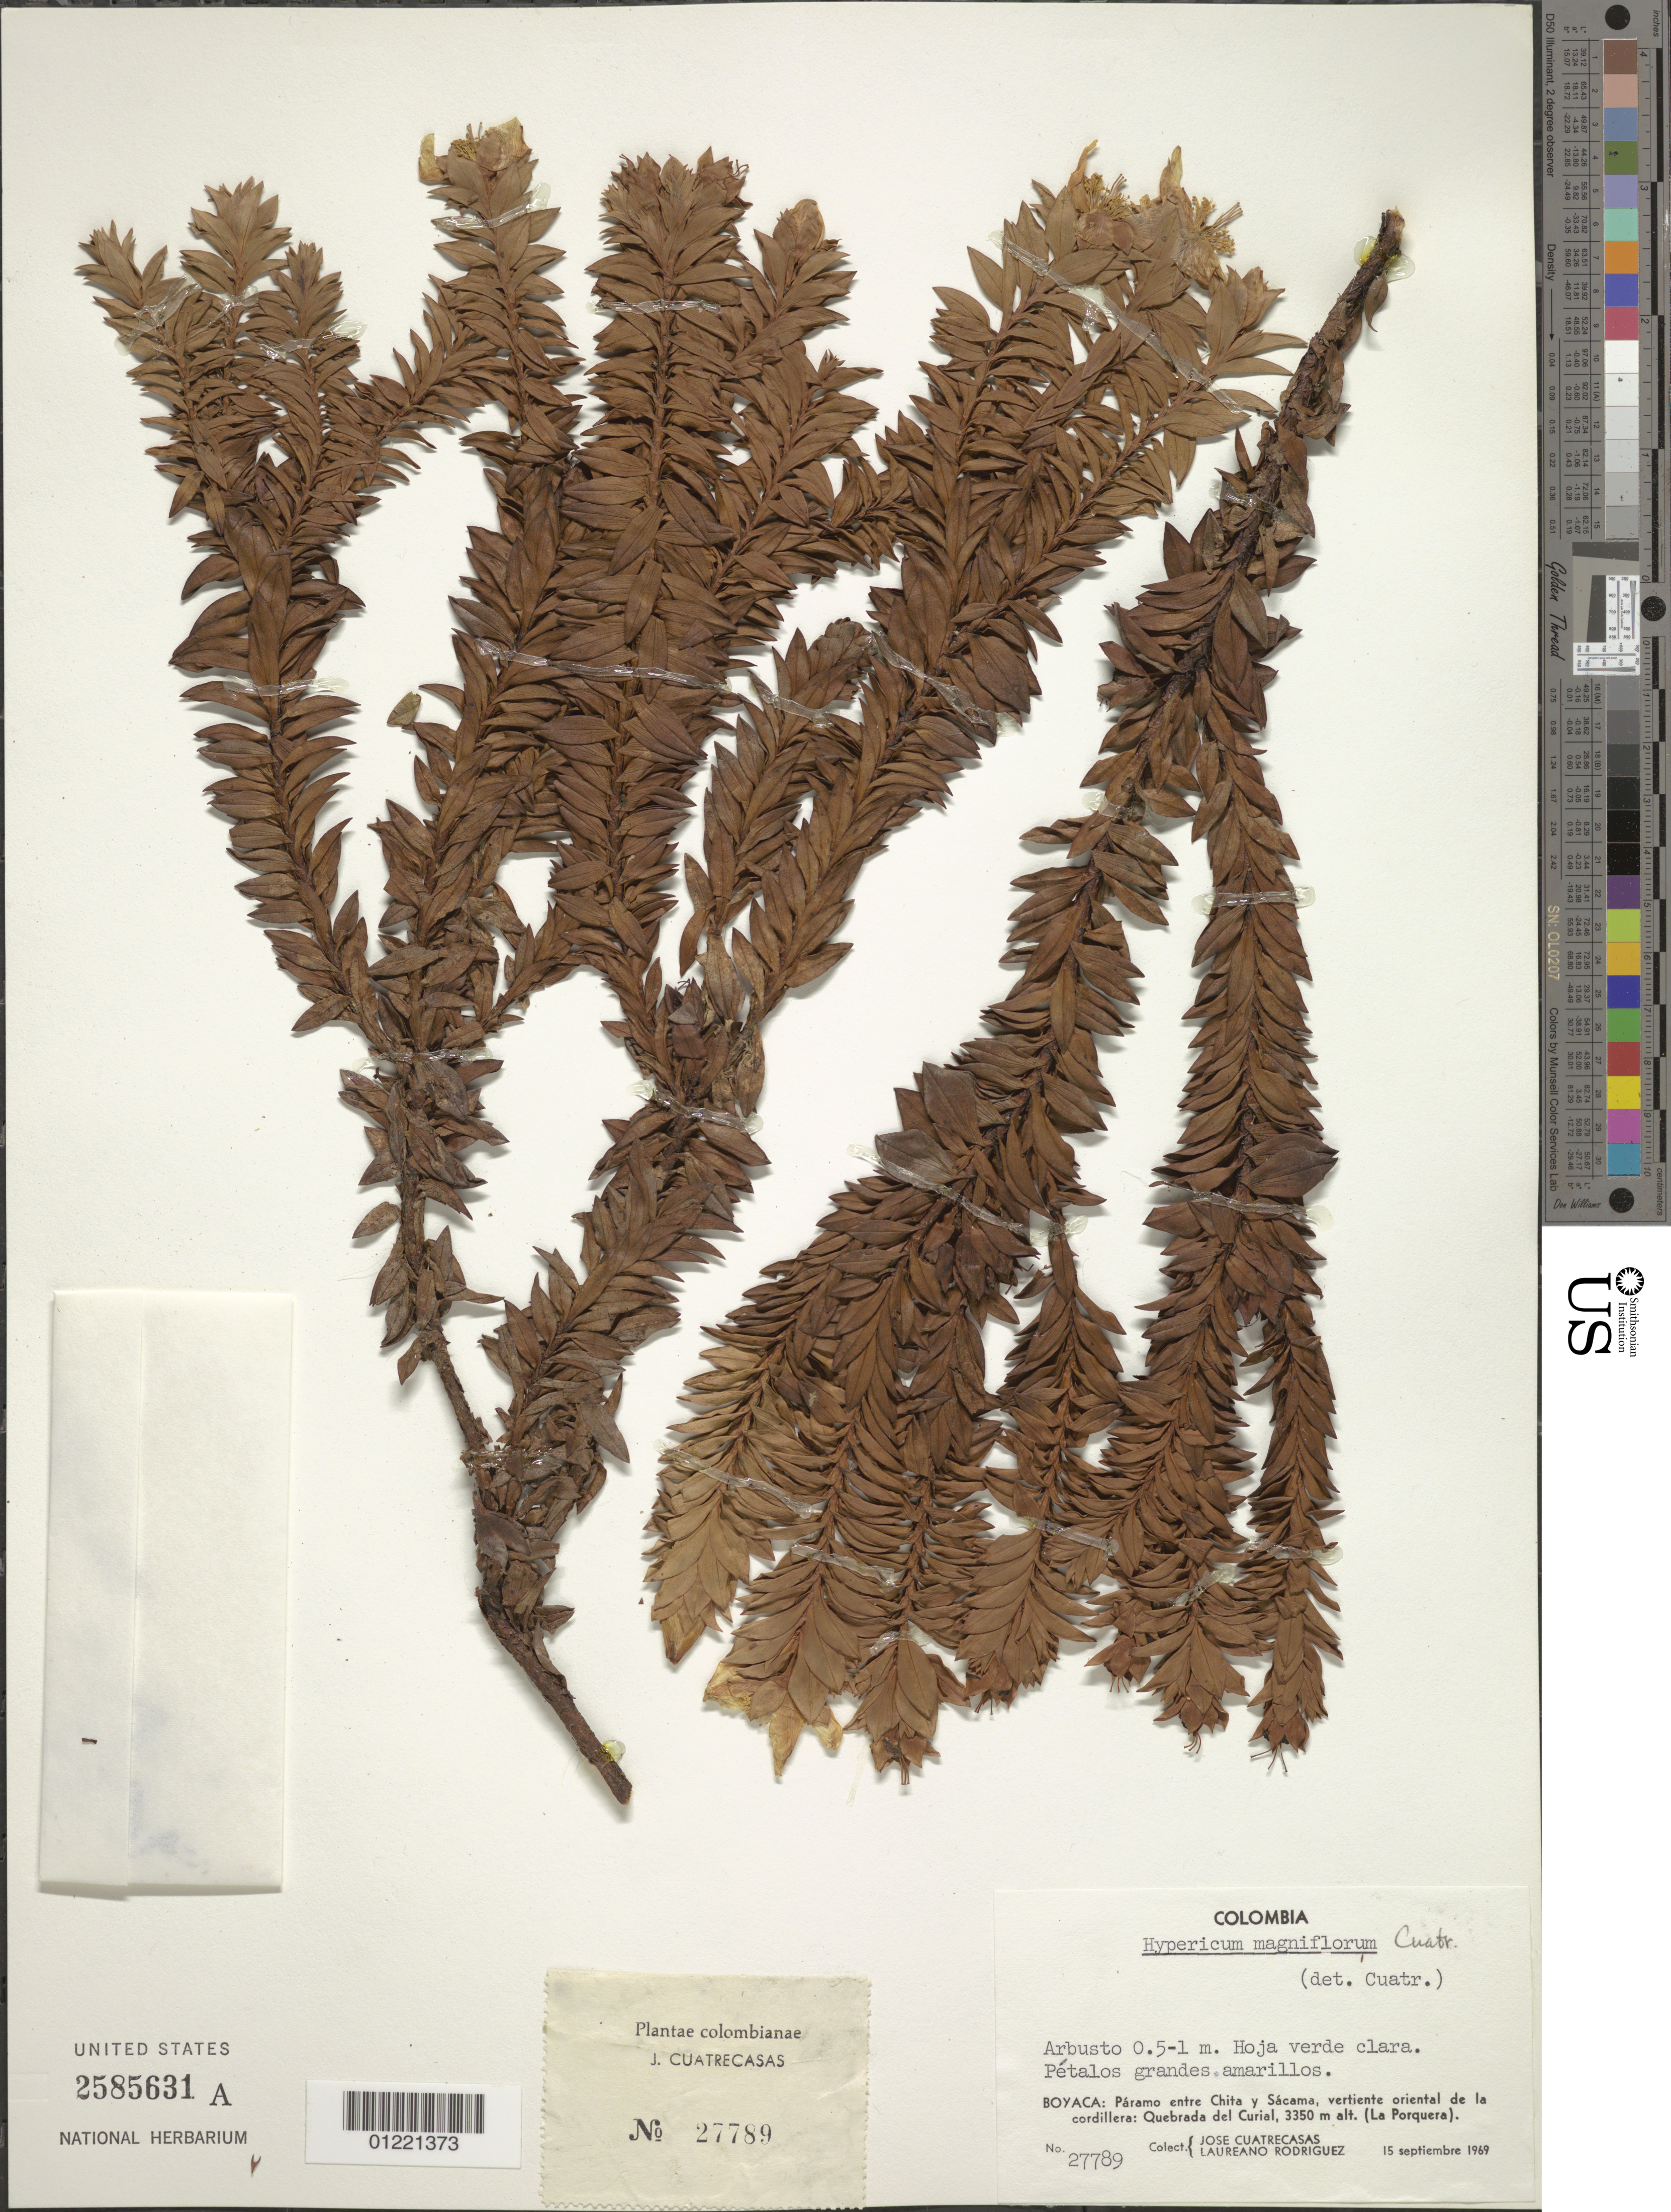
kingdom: Plantae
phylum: Tracheophyta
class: Magnoliopsida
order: Malpighiales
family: Hypericaceae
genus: Hypericum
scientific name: Hypericum magniflorum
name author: Cuatrec.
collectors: J. Cuatrecasas & L. Rodriguez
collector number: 27789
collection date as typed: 15 Sep 1969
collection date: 1969-09-15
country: Colombia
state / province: Boyacá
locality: Páramo entre Chita & Sacama, Vertiente Oriental de la Cordillera, Quebrada del Curial, La Porquera. [Upland between Chita & Sacama, eastern slope of the mountain range, Quebrada del Curial, La Porquera.]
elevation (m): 3350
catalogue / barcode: US 2585631A